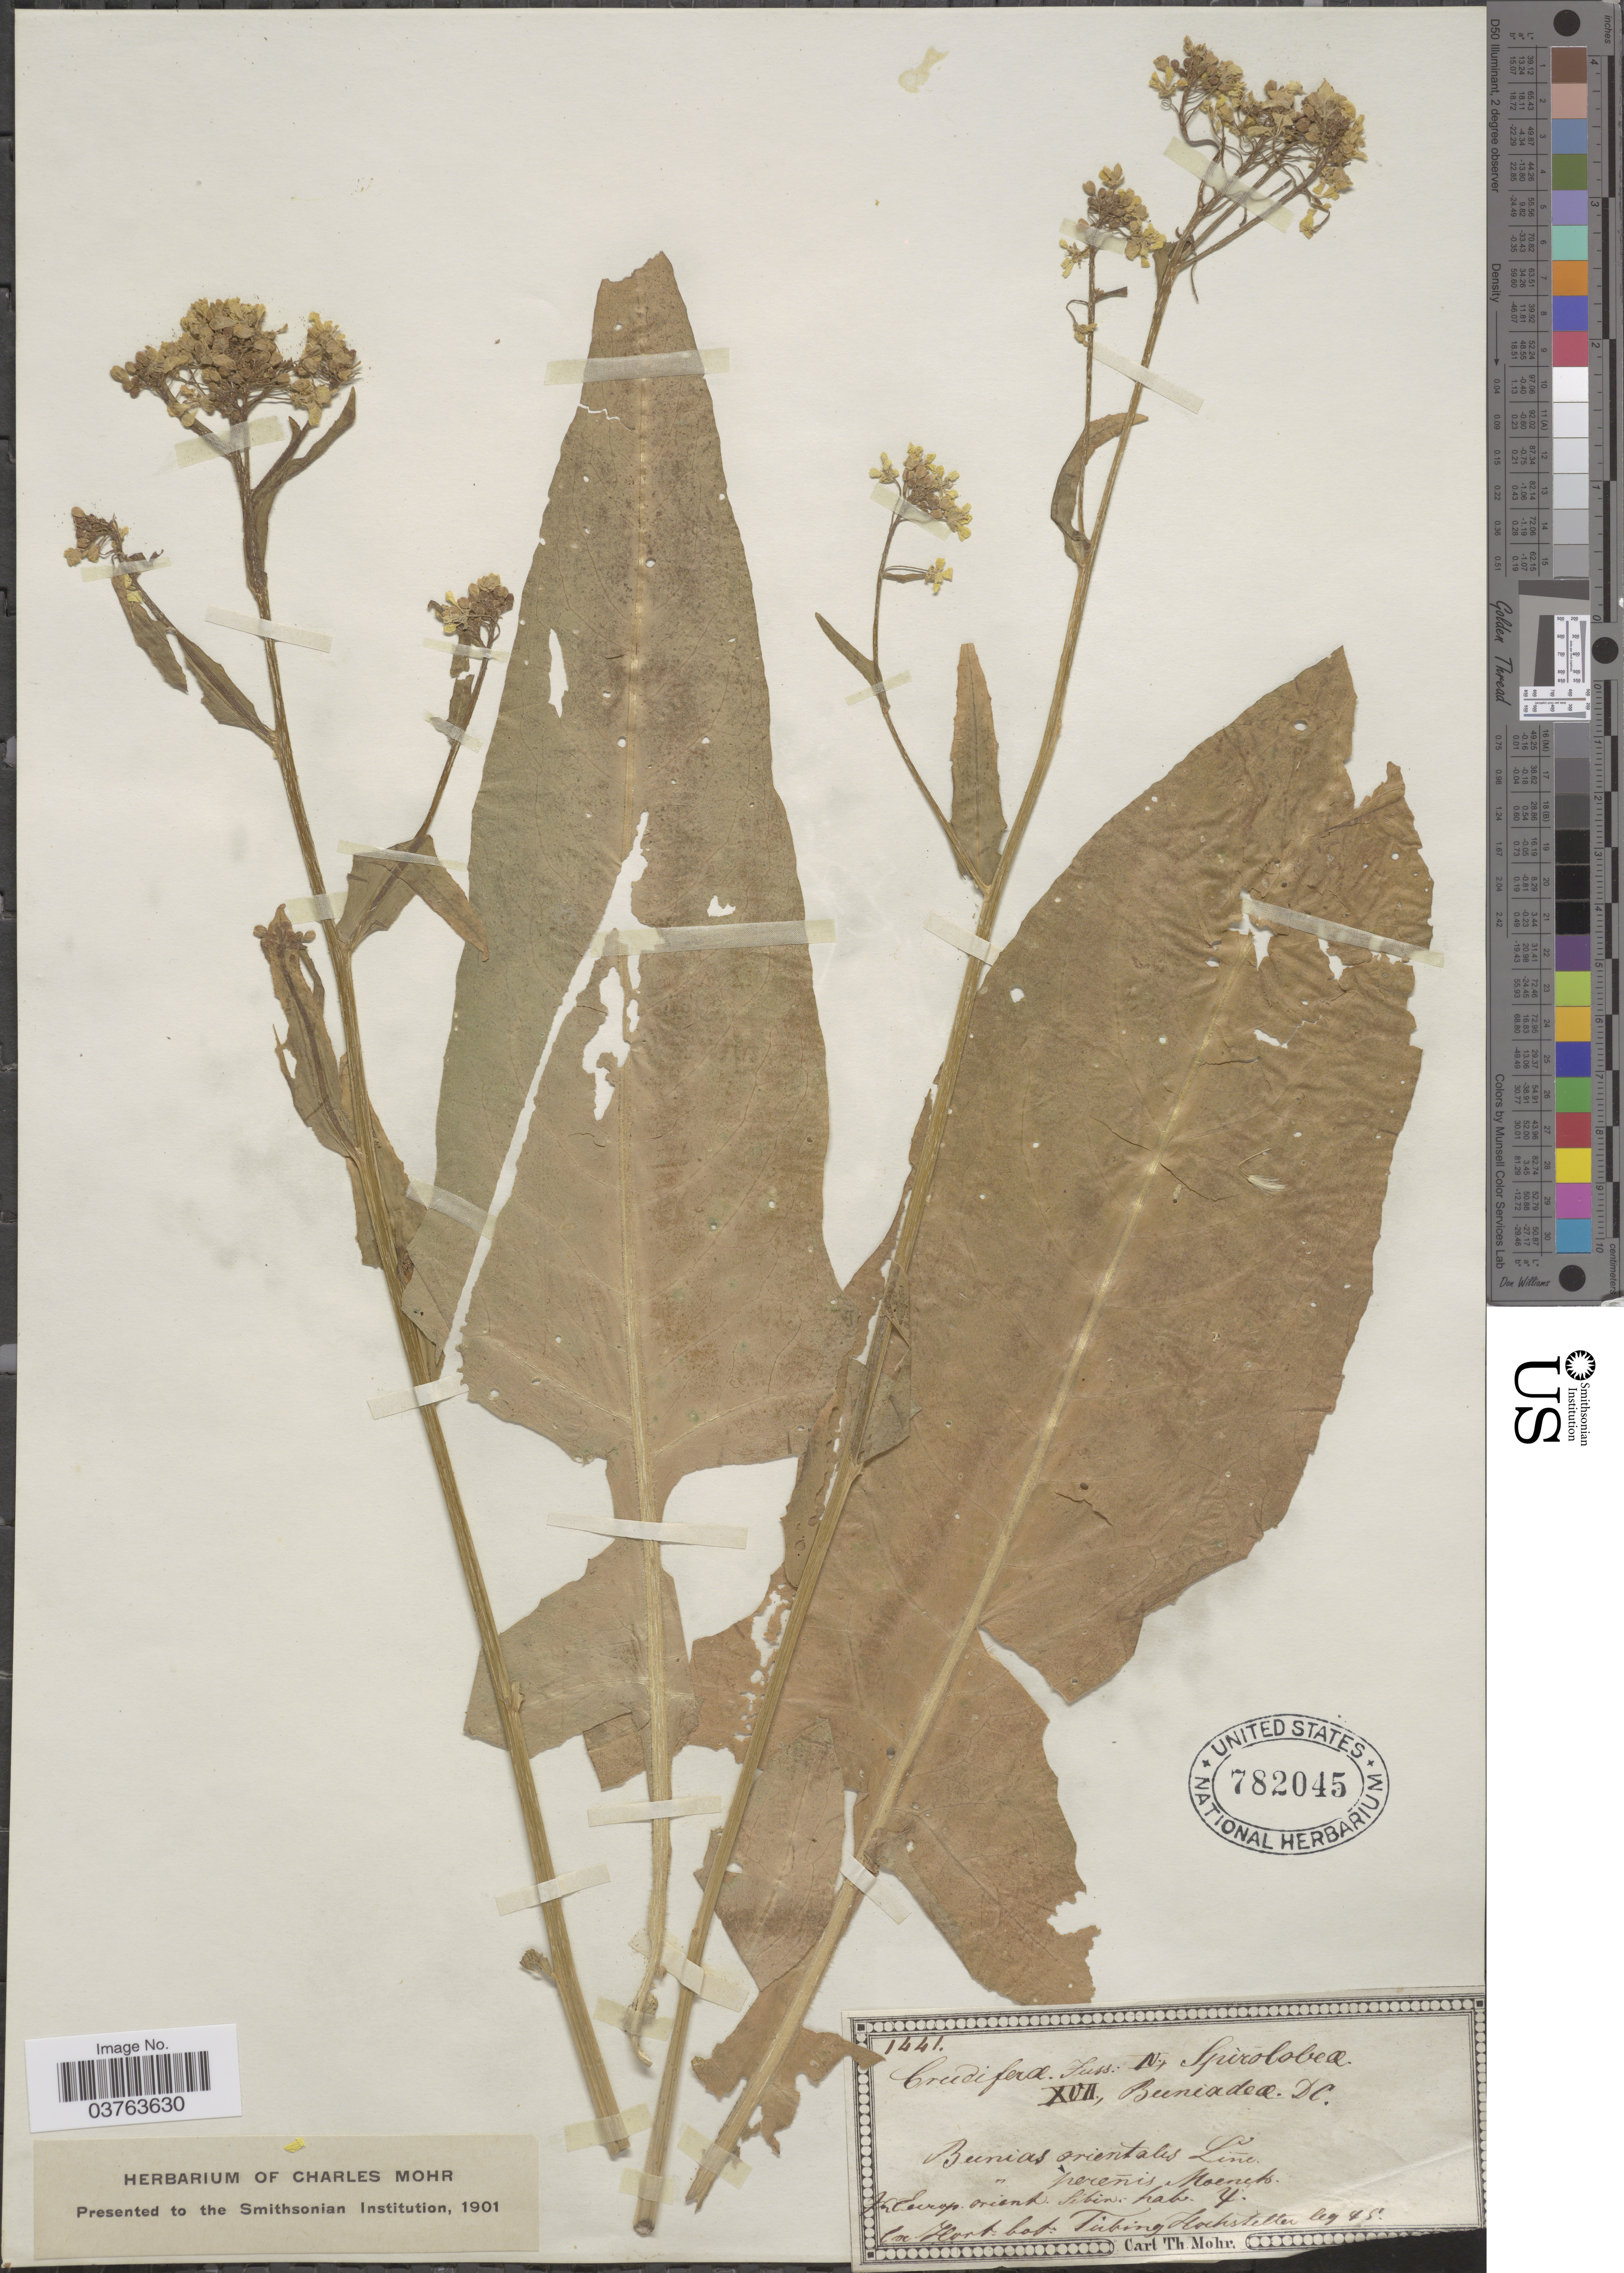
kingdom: Plantae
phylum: Tracheophyta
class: Magnoliopsida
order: Brassicales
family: Brassicaceae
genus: Bunias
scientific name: Bunias orientalis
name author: L.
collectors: Mohr, C. T. (herbarium)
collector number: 1441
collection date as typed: Transcribed d/m/y: //45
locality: Europ. orient. Sibin. [interpreted] Hort. bot. Tubing Hochstetter. [unsure placement]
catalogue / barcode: US 782045